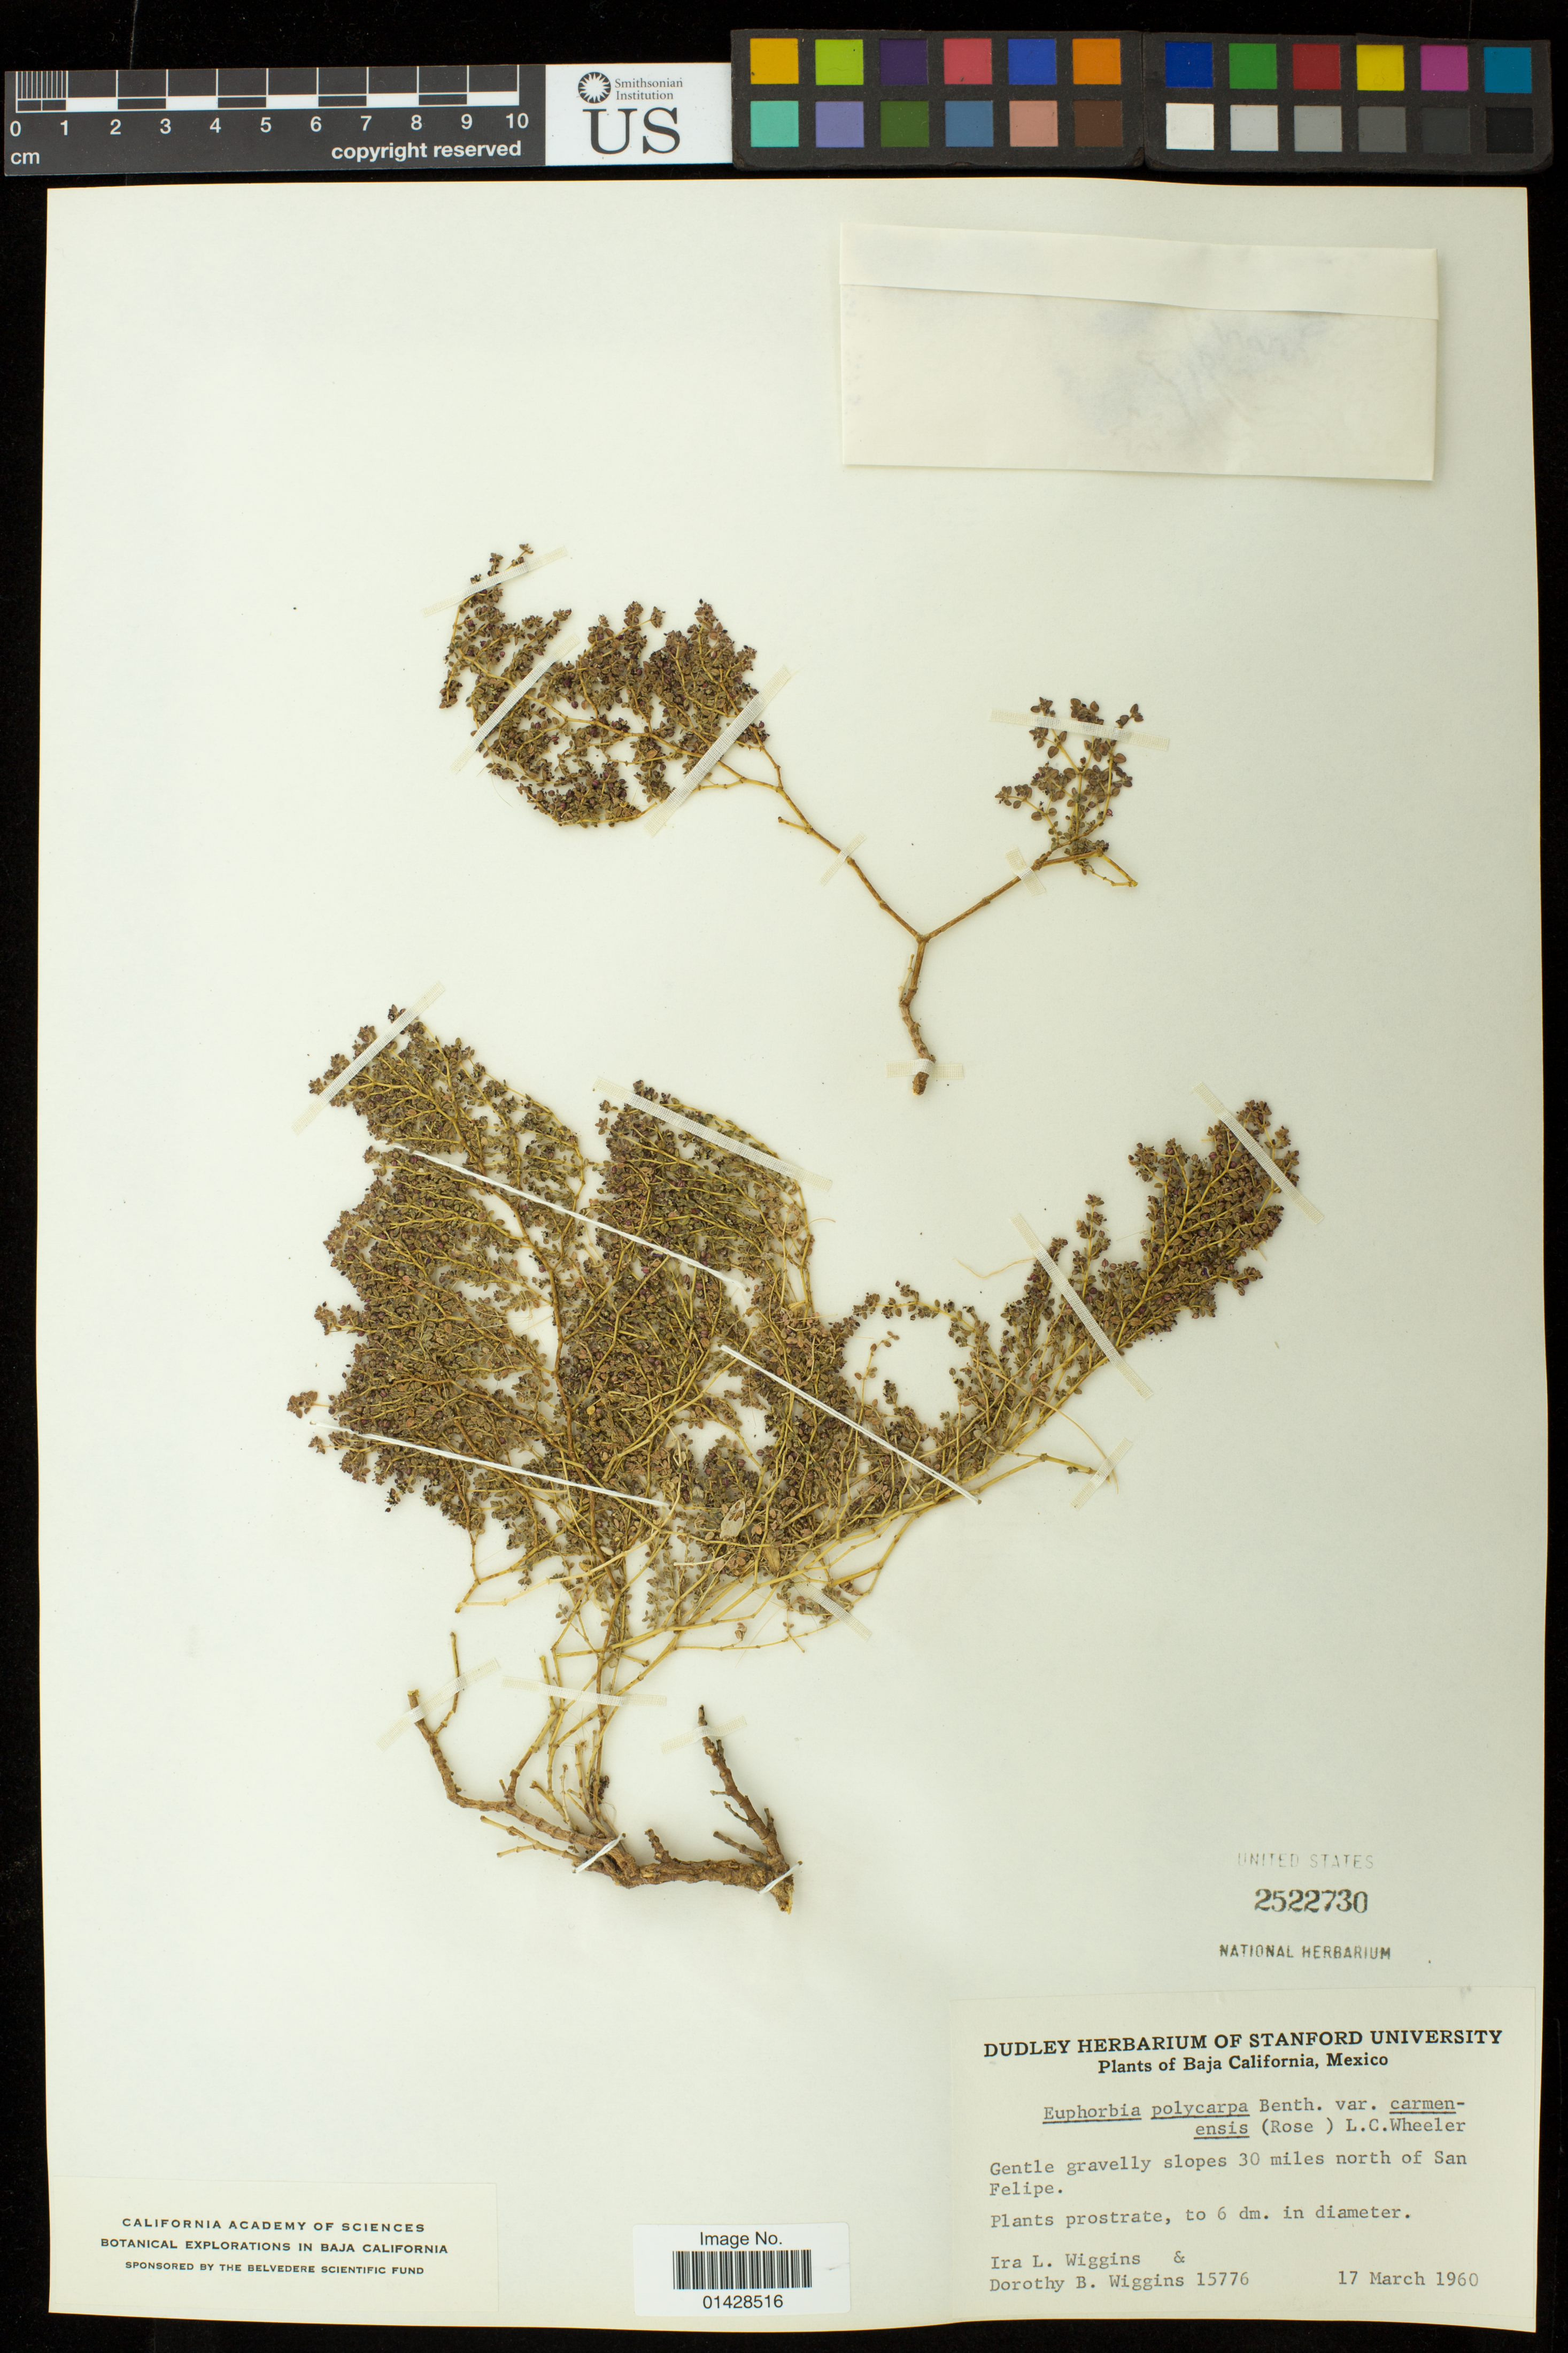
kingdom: Plantae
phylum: Tracheophyta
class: Magnoliopsida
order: Malpighiales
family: Euphorbiaceae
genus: Euphorbia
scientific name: Euphorbia polycarpa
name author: Benth.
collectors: I. L. Wiggins & D. B. Wiggins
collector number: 15776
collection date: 1960-03-17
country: Mexico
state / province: Baja California Norte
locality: Gentle gravelly slopes 30 miles north of San Felipe.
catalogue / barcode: US 2522730